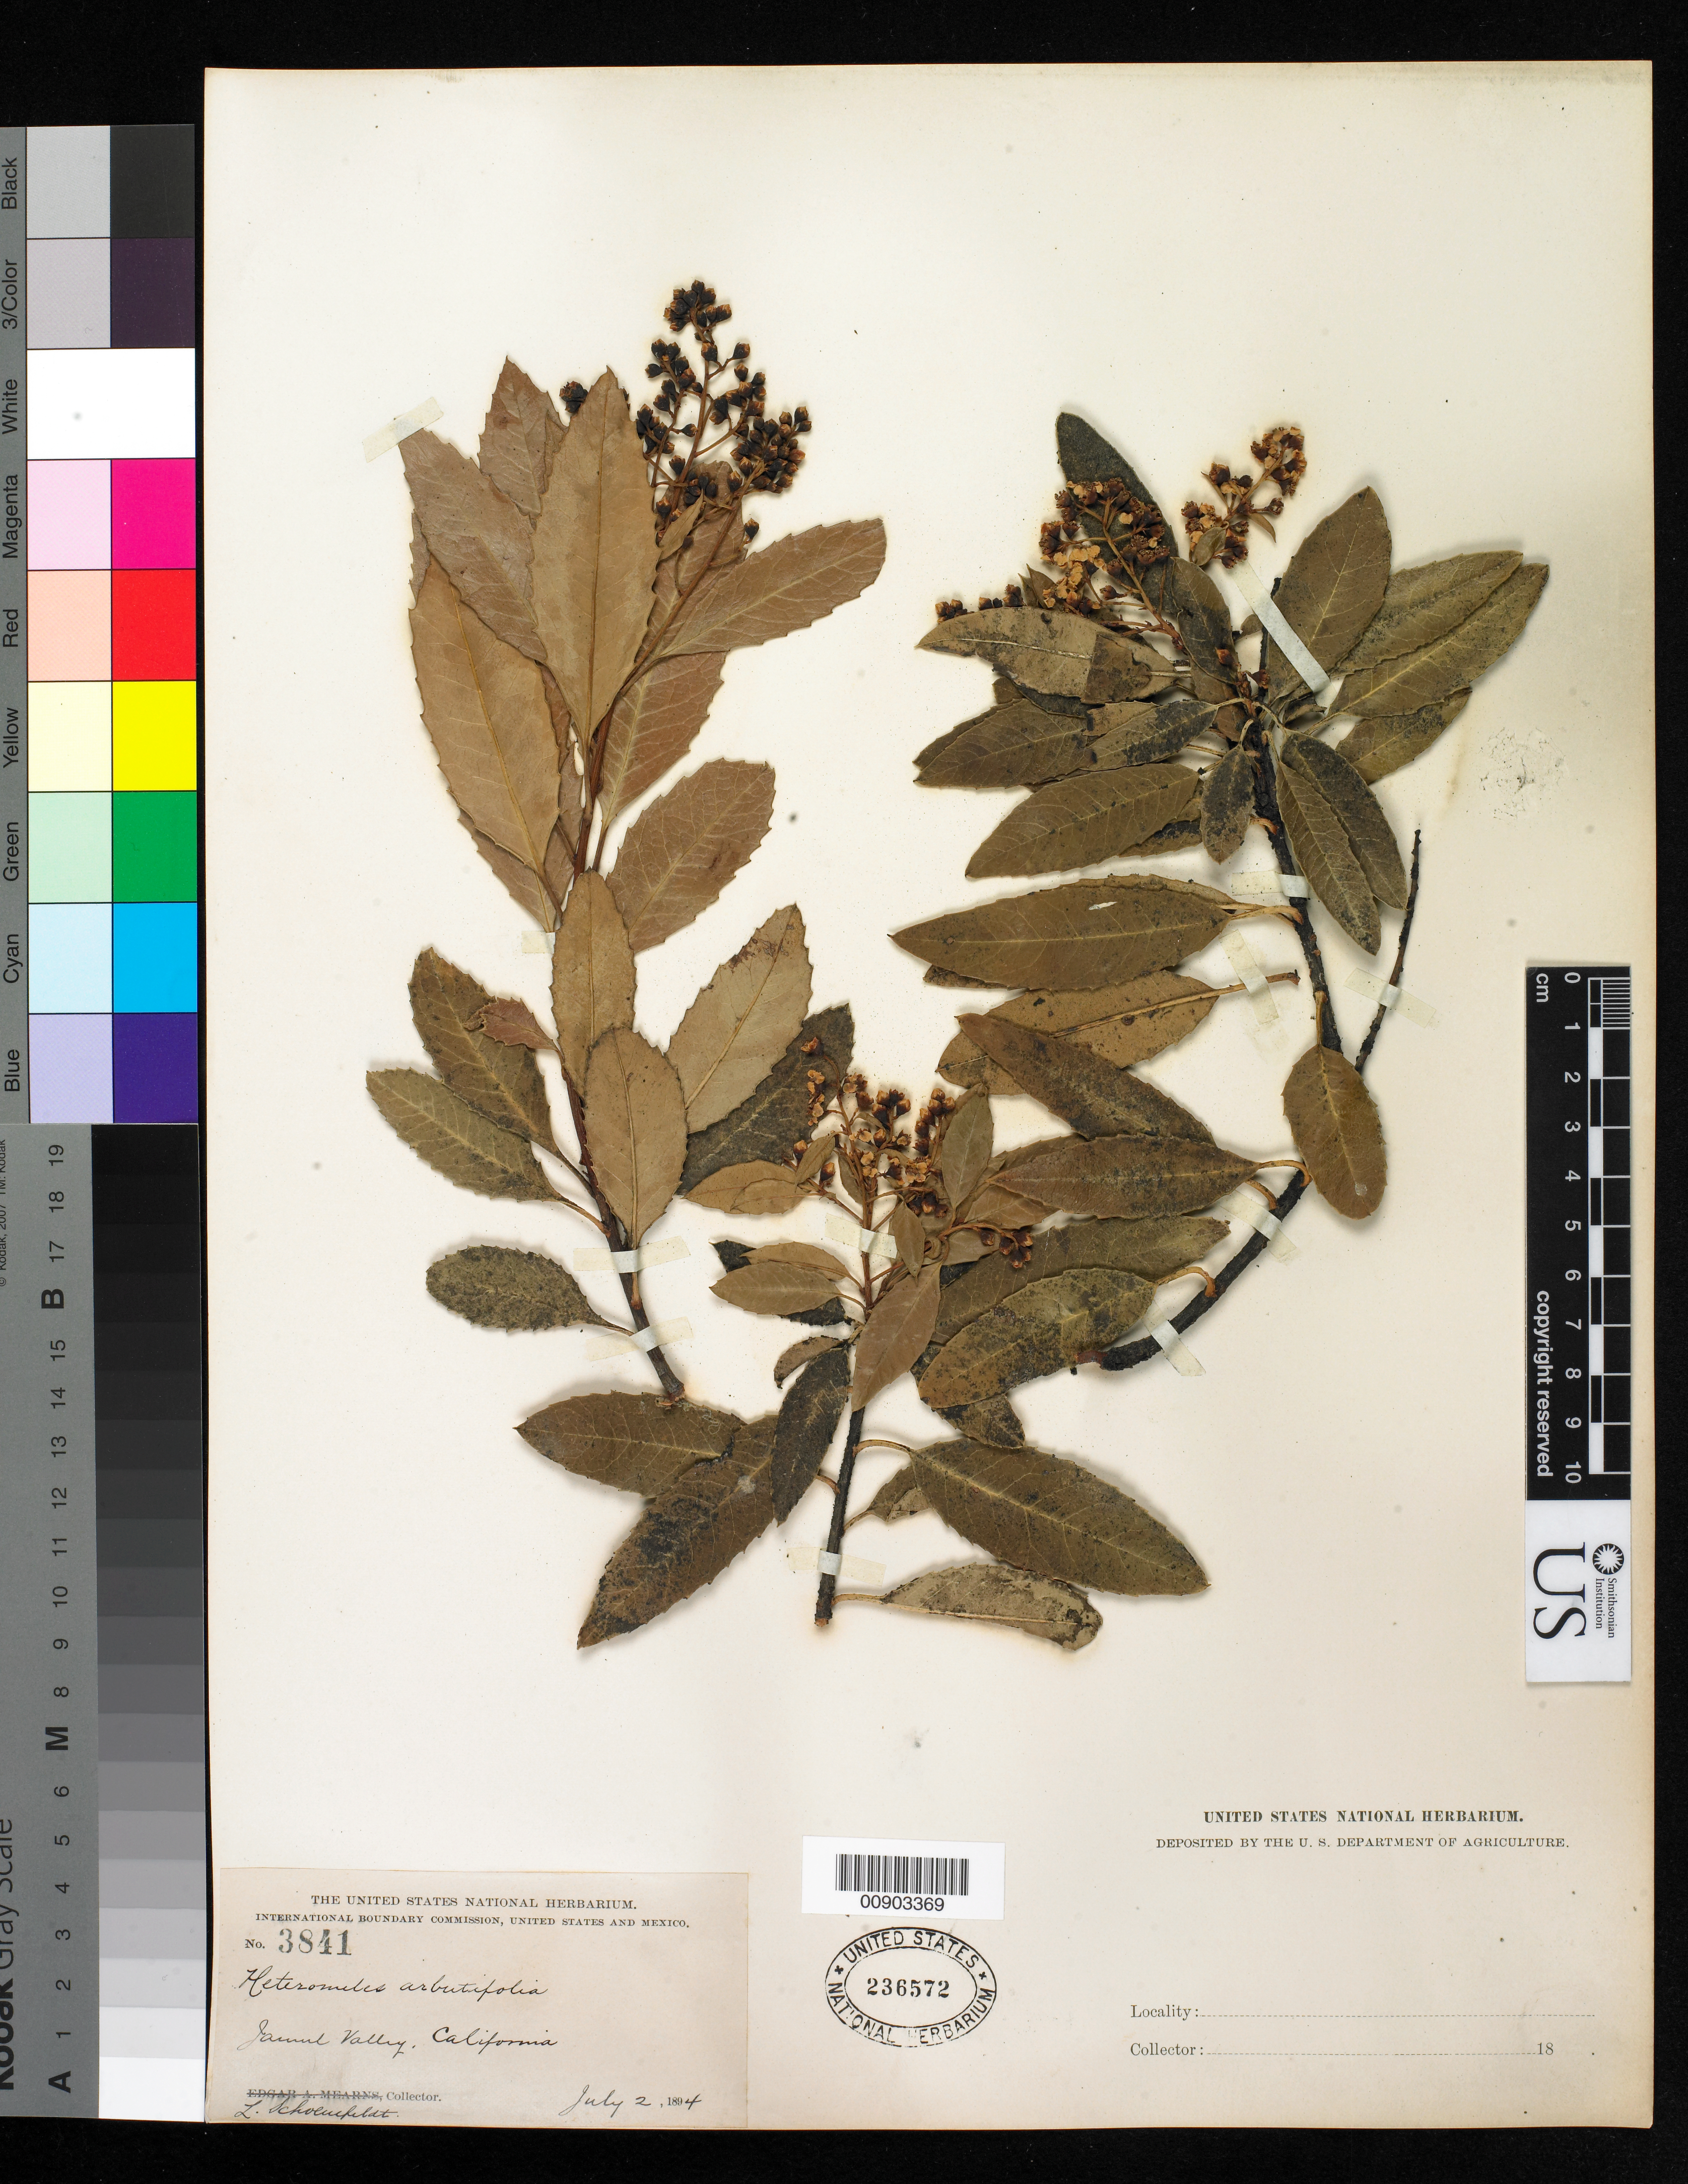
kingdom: Plantae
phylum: Tracheophyta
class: Magnoliopsida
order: Rosales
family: Rosaceae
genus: Heteromeles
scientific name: Heteromeles arbutifolia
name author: (Lindl.) Roemer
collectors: L. Schoenfeldt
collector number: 3841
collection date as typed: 02 Jul 1894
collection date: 1894-07-02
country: United States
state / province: California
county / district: San Diego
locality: Jamul Valley, California.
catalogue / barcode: US 236572